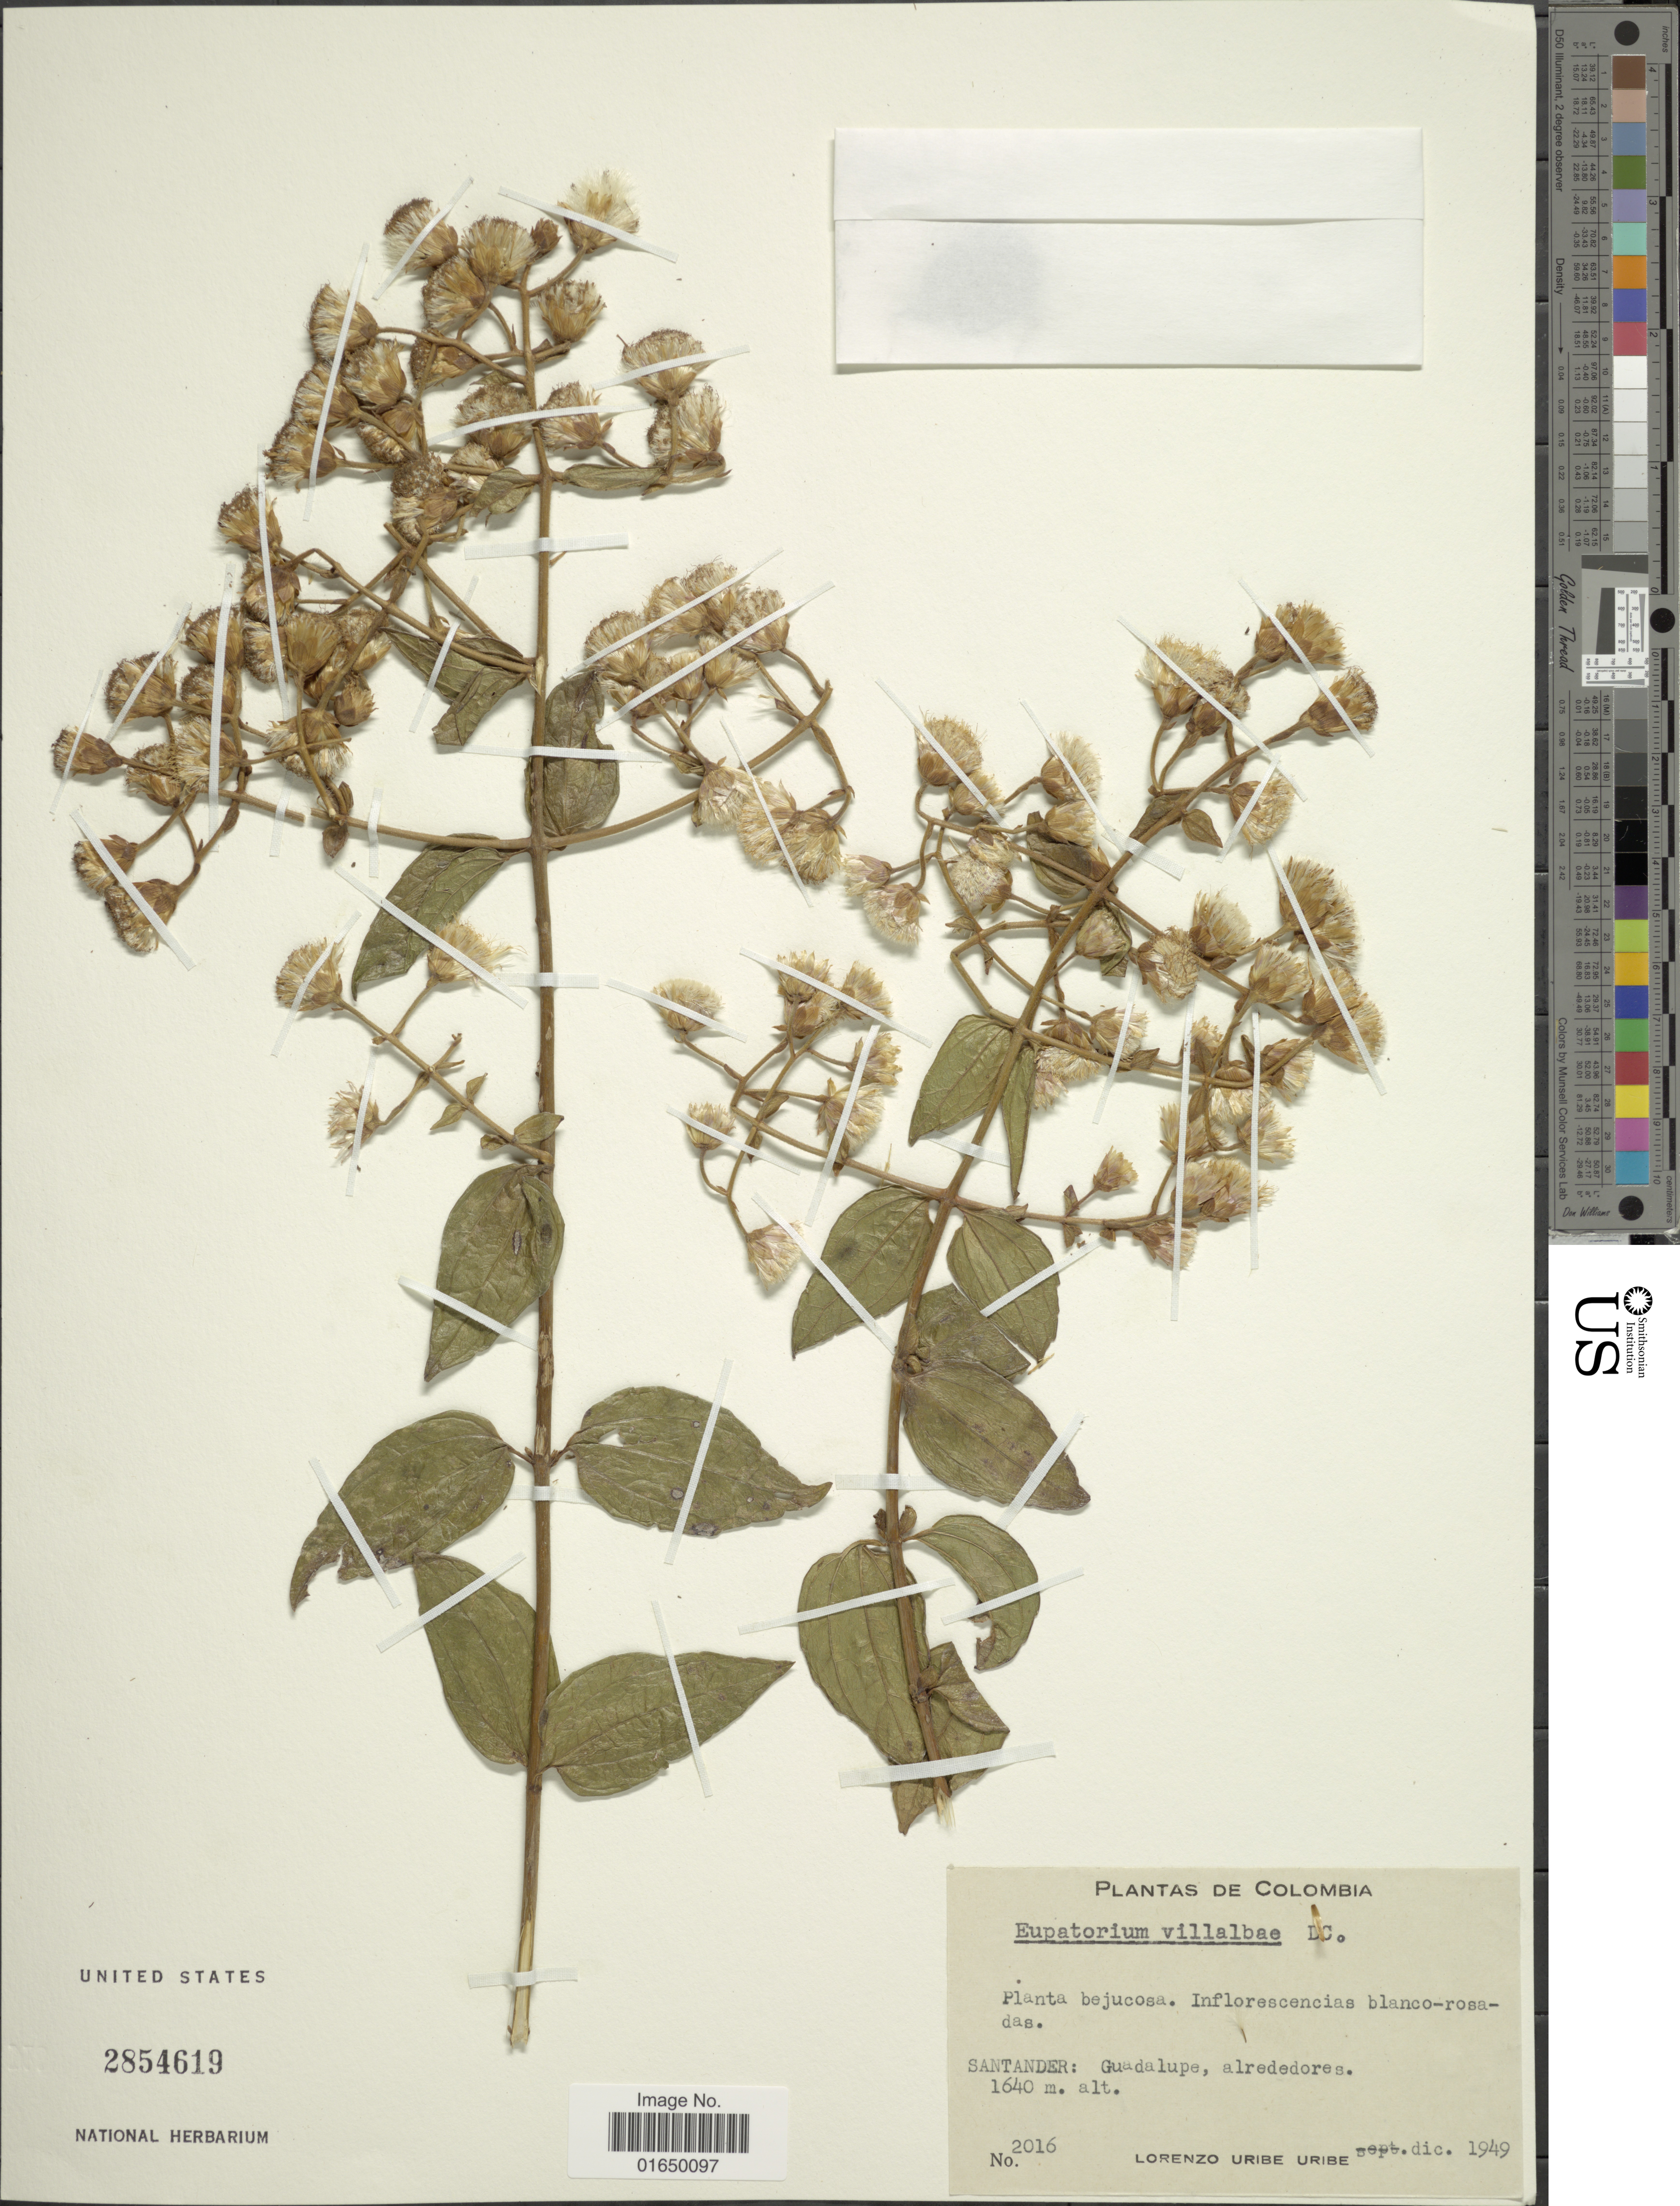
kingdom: Plantae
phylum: Tracheophyta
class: Magnoliopsida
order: Asterales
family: Asteraceae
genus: Heterocondylus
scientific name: Heterocondylus vitalbae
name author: (DC.) R.M. King & H. Rob.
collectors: L. Uribe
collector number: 2016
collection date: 1949-12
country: Colombia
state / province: Santander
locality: Guadalupe, alrededores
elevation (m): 1640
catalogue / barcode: US 2854619